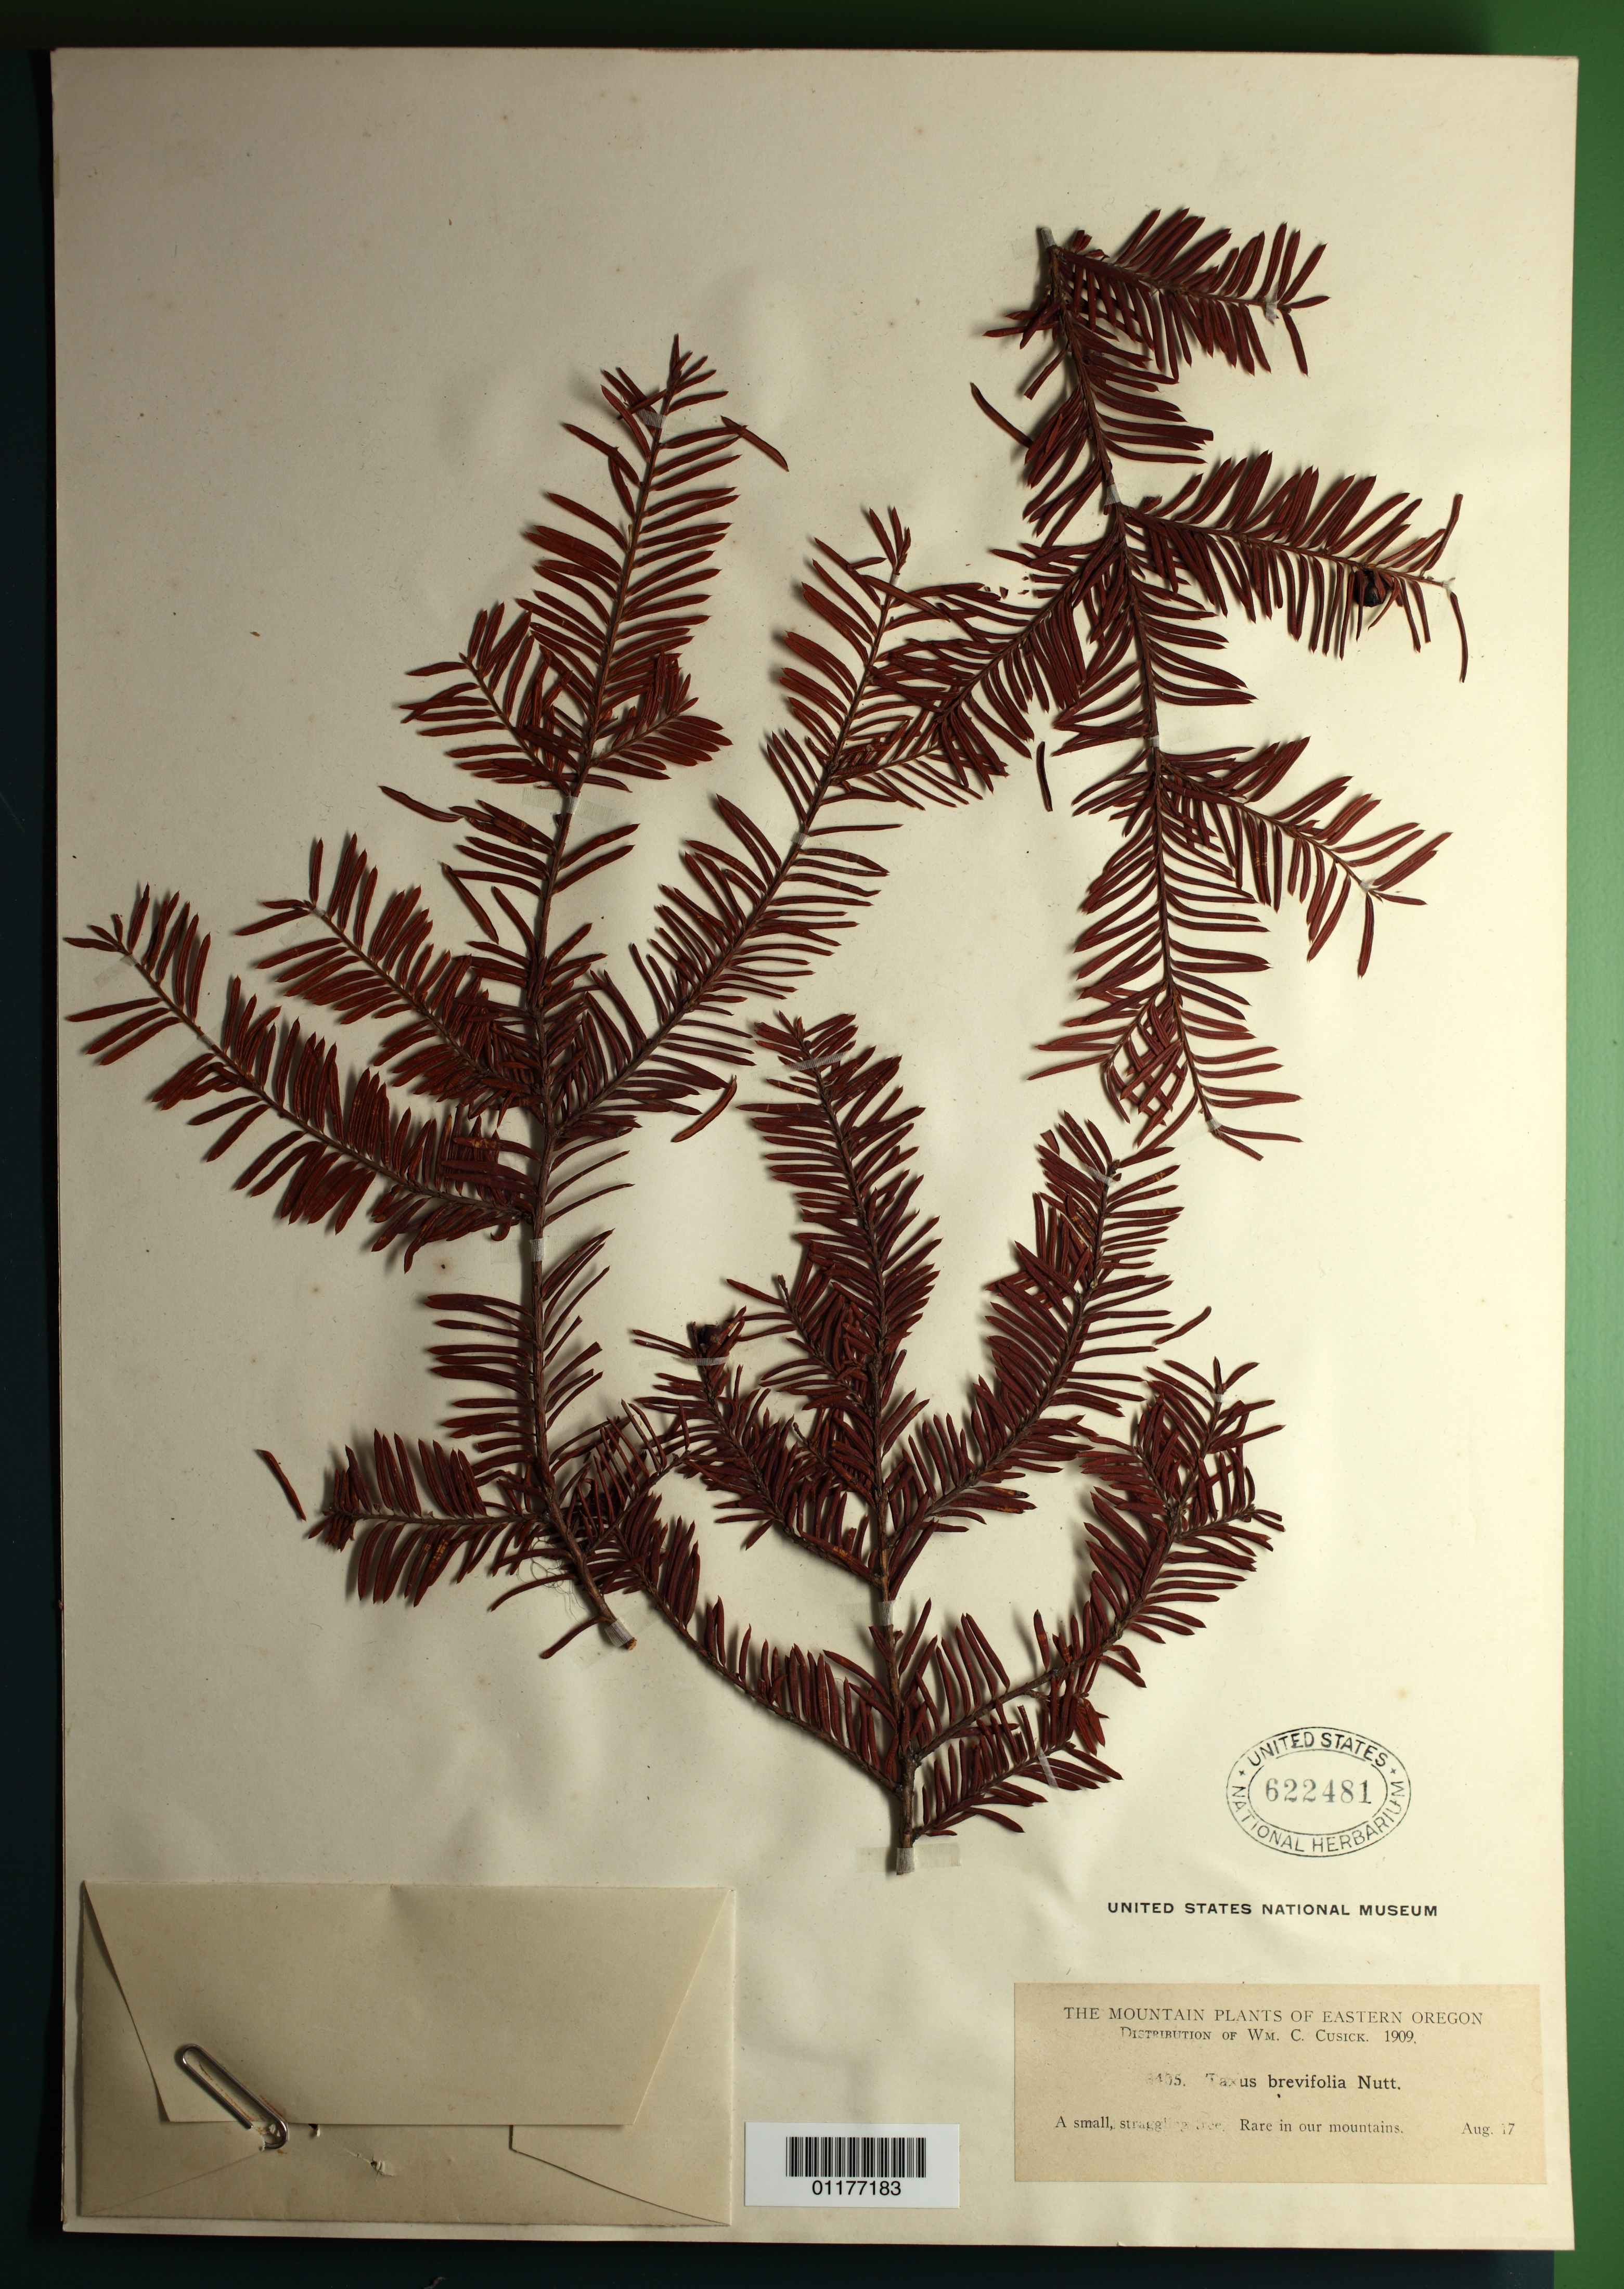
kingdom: Plantae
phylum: Tracheophyta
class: Pinopsida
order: Pinales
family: Taxaceae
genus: Taxus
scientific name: Taxus brevifolia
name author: Nutt.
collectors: W. C. Cusick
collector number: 3405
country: United States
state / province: Oregon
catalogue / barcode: US 622481